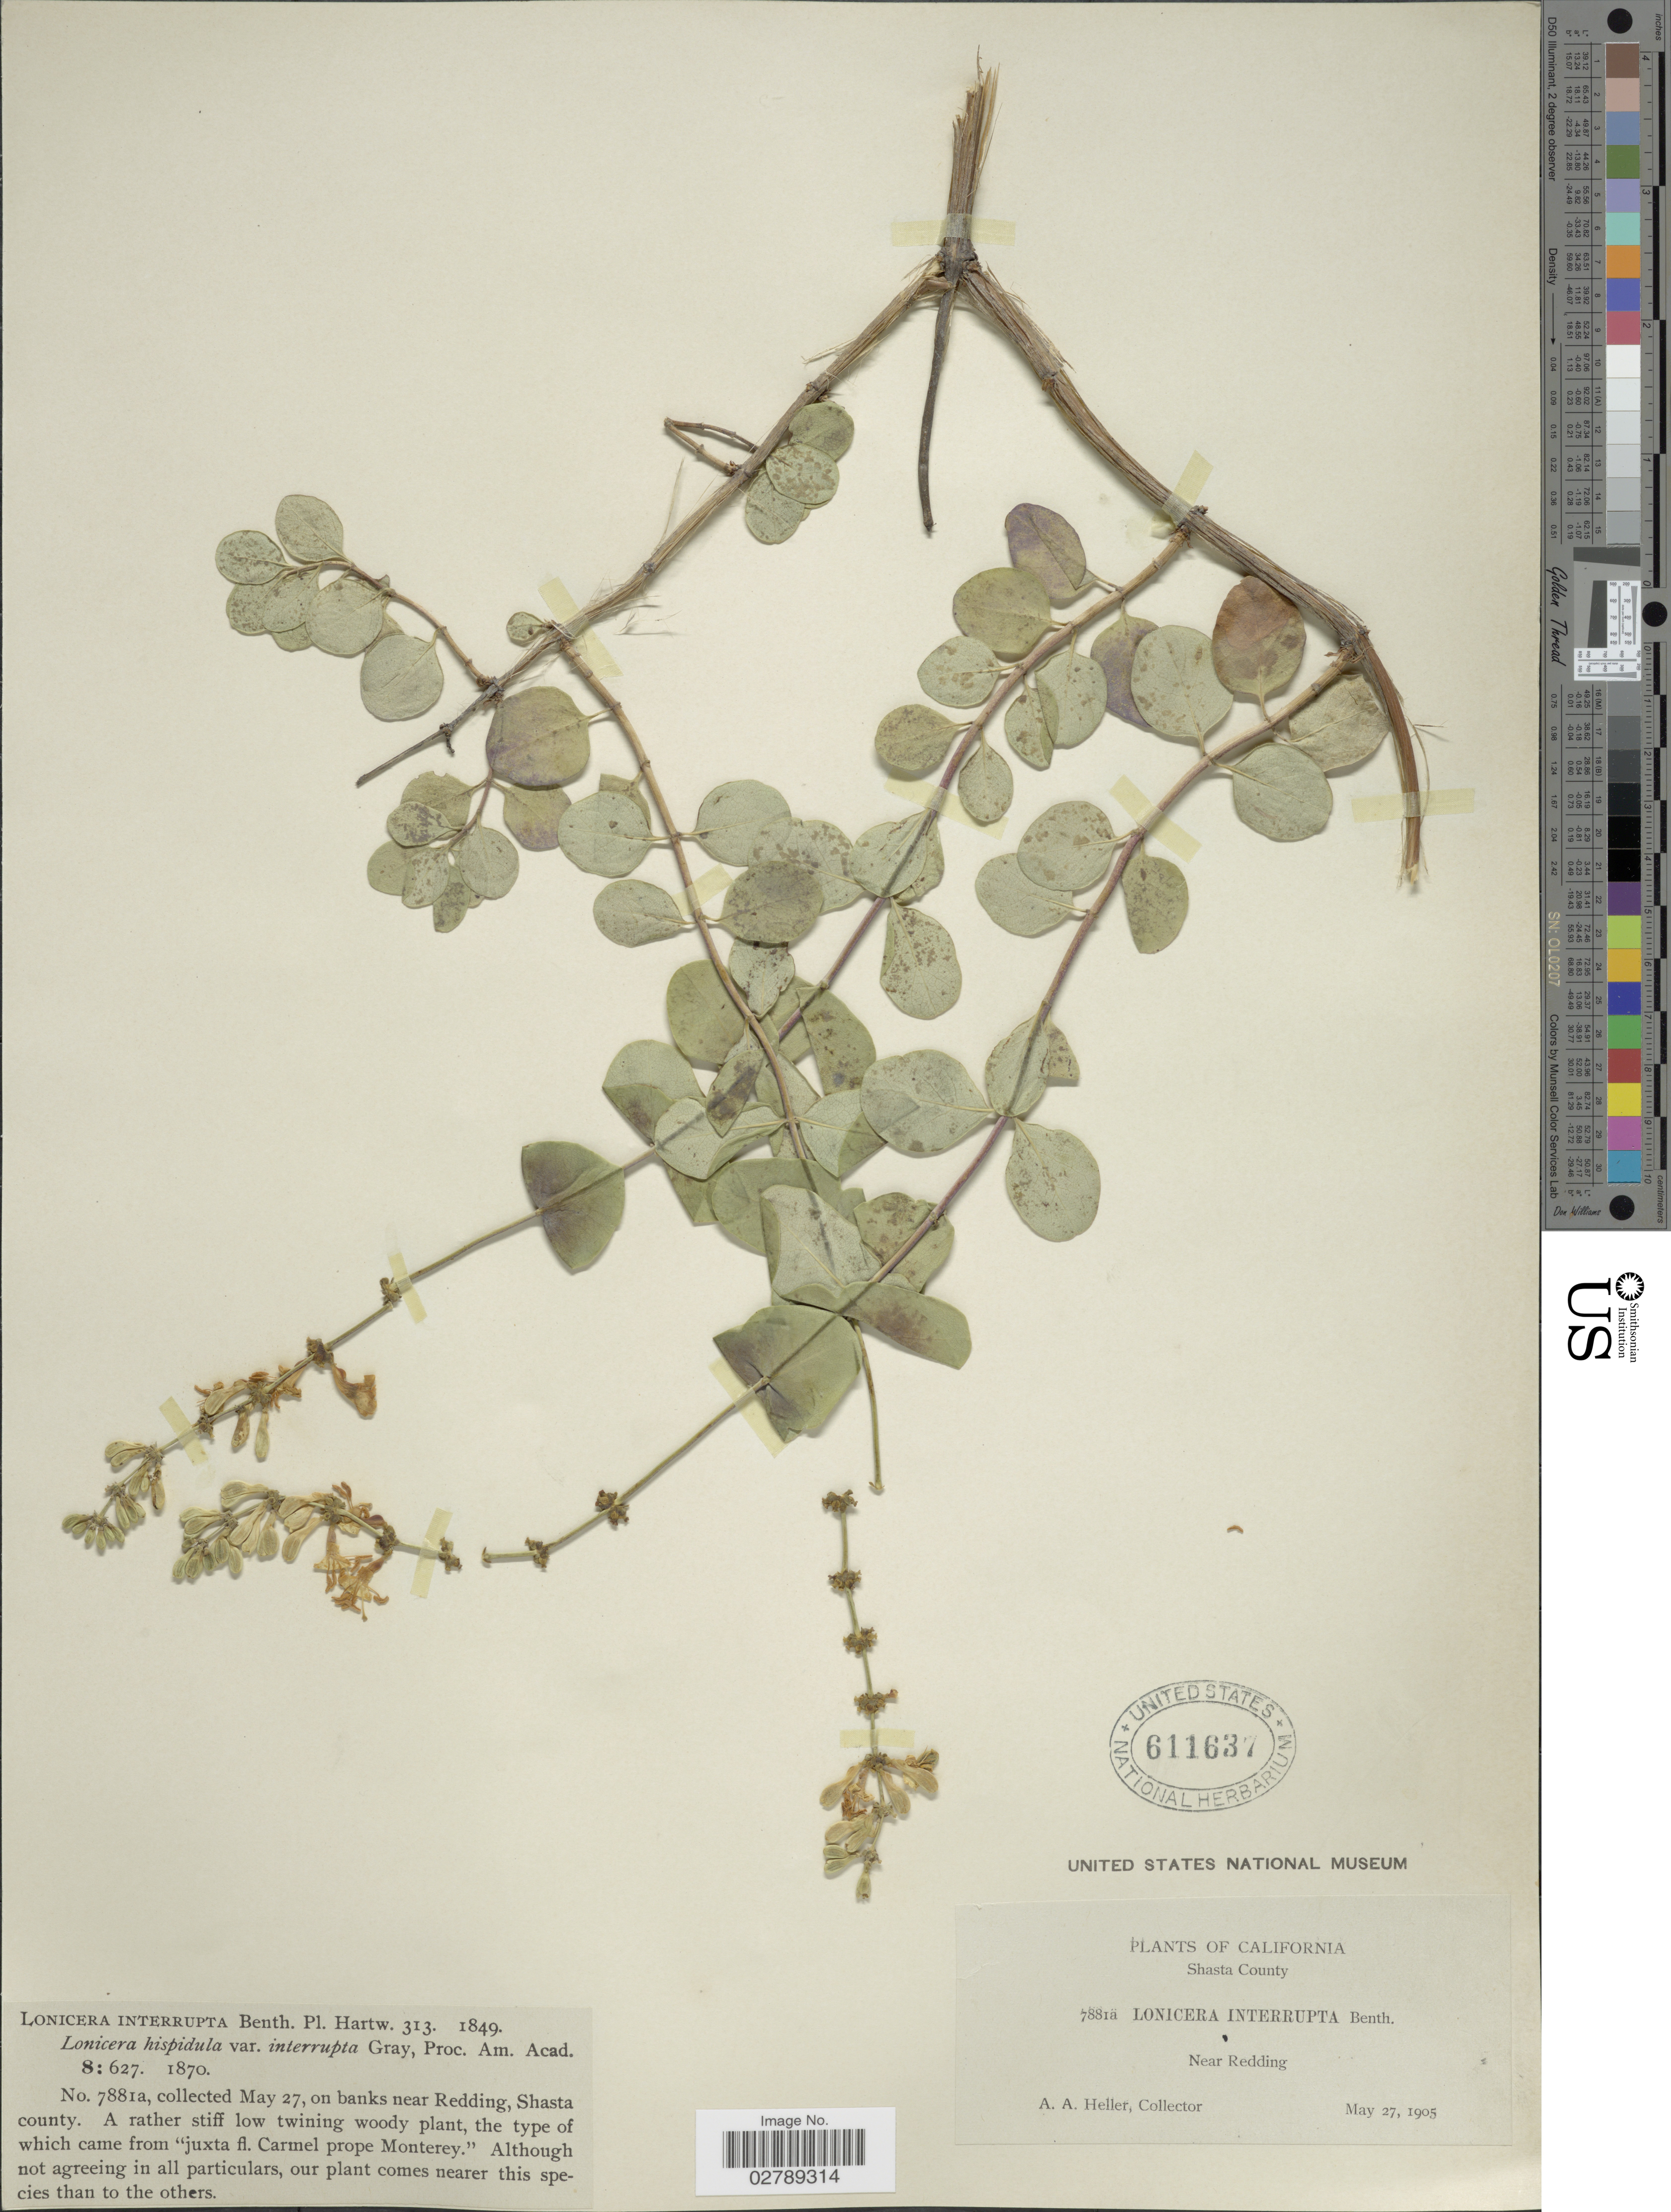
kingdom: Plantae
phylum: Tracheophyta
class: Magnoliopsida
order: Dipsacales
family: Caprifoliaceae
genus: Lonicera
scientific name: Lonicera interrupta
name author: Benth.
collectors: A. A. Heller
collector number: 7881a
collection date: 1905-05-27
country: United States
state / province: California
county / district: Shasta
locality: Shasta County. Near Redding.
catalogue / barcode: US 611637